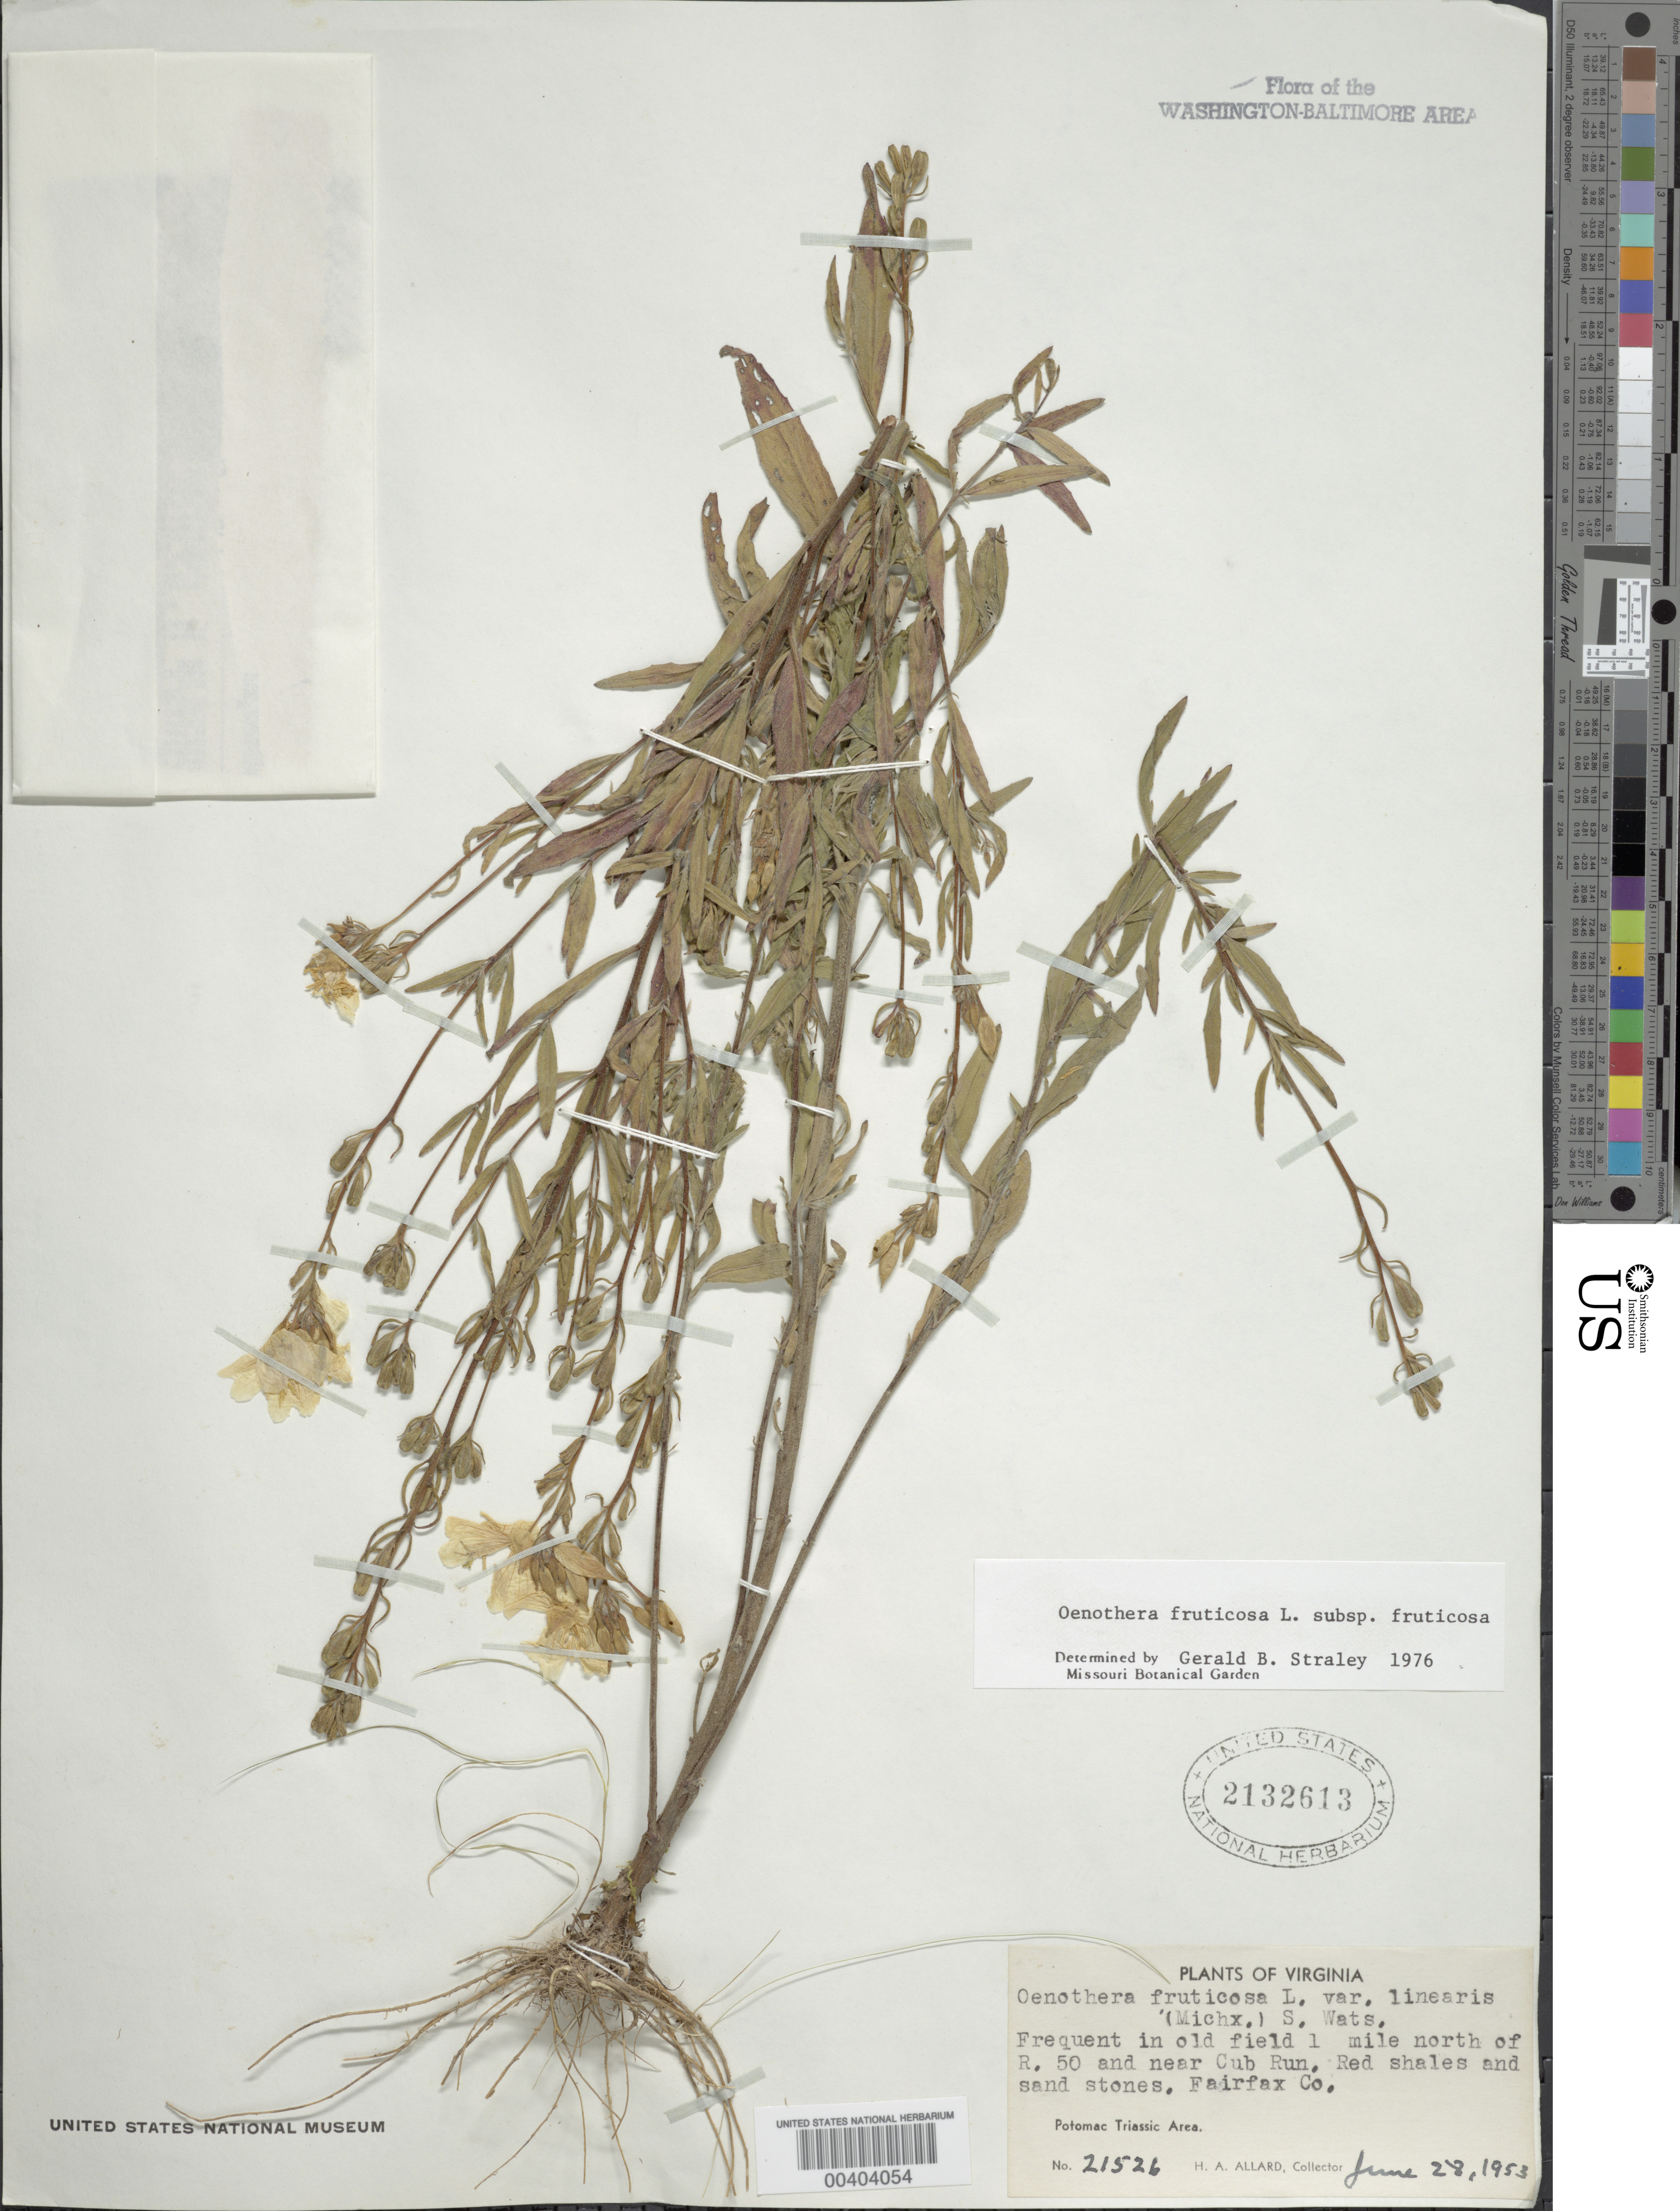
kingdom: Plantae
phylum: Tracheophyta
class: Magnoliopsida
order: Myrtales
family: Onagraceae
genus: Oenothera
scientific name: Oenothera fruticosa subsp. fruticosa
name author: L.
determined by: Straley, G. B.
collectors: H. A. Allard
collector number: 21526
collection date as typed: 28 Jun 1953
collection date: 1953-06-28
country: United States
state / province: Virginia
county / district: Fairfax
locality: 1 mi. N of Rt. 50 and near Cub Run, Potomac Triassic area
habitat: Old field, red shales and sandstones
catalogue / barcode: US 2132613